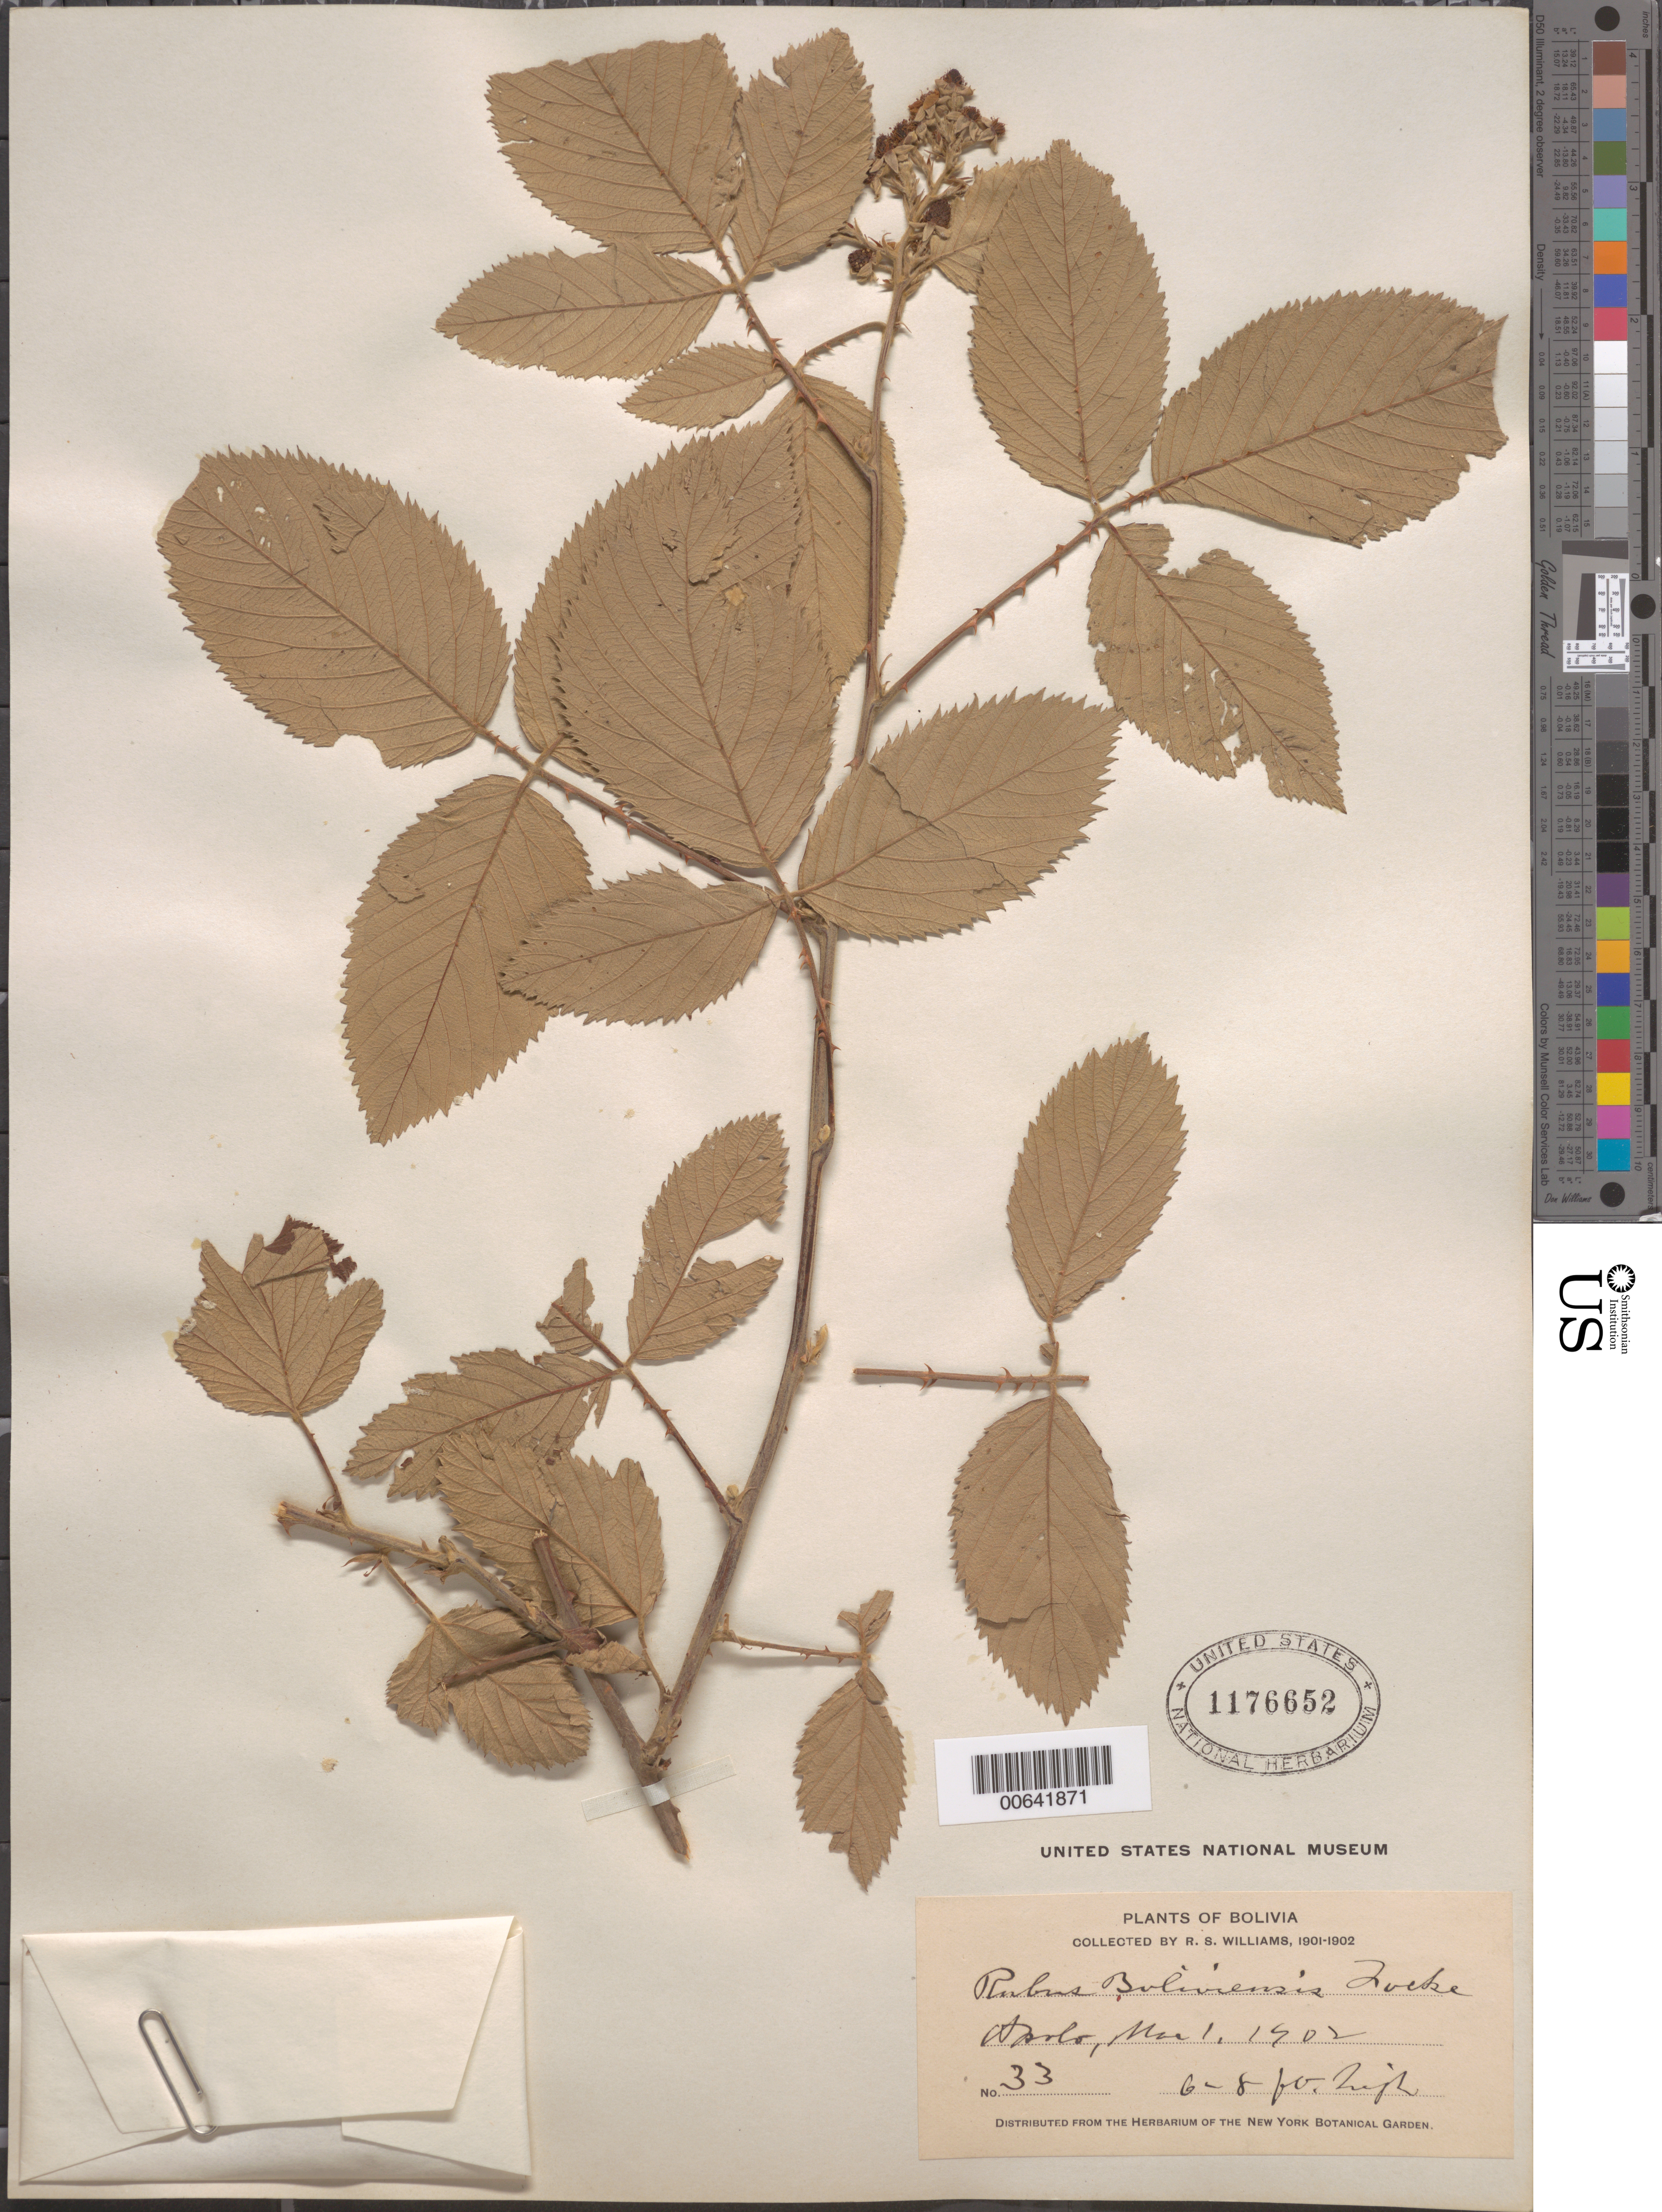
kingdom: Plantae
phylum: Tracheophyta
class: Magnoliopsida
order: Rosales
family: Rosaceae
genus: Rubus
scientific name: Rubus boliviensis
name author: Focke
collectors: R. S. Williams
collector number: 33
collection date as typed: Mar. 1, 1902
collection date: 1902-03-01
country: Bolivia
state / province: La Paz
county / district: Franz Tamayo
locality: Apolo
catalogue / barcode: US 1176652